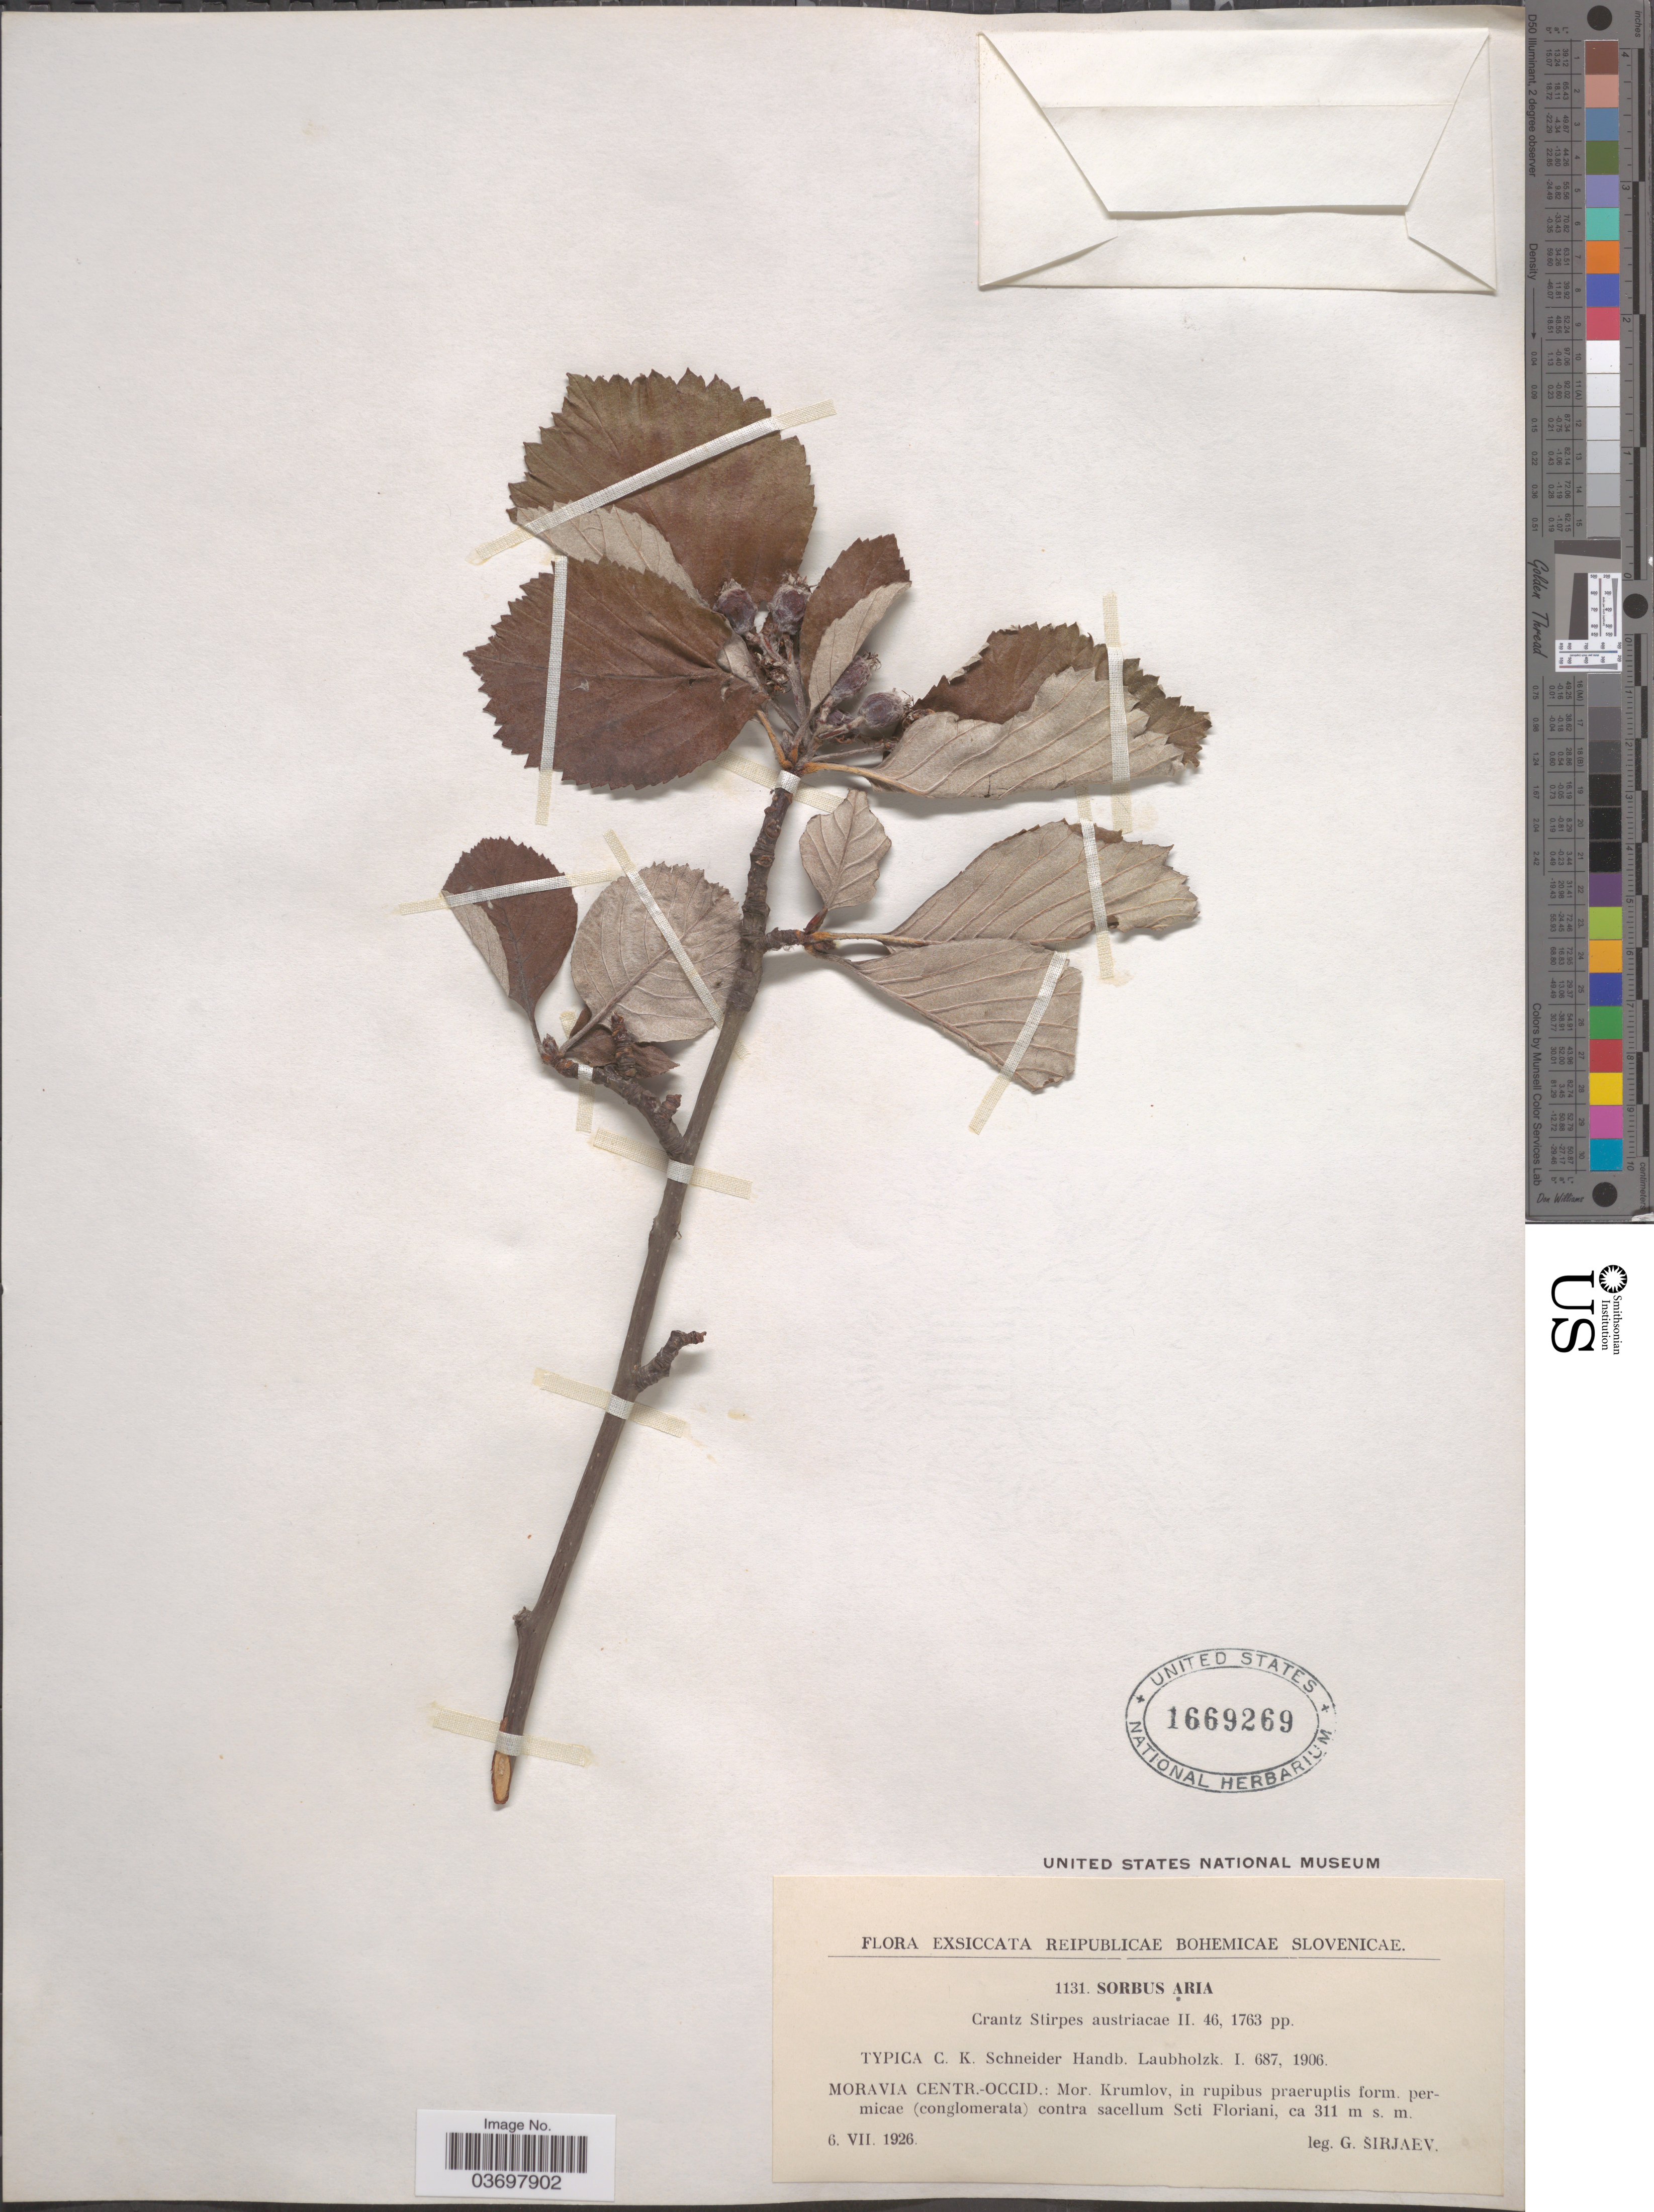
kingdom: Plantae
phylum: Tracheophyta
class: Magnoliopsida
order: Rosales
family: Rosaceae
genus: Sorbus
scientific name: Sorbus aria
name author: (L.) Crantz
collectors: G. Sirjaev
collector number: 1131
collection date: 1926-07-06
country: Czechia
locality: Reipublicae Bohemicae Slovenicae. Moravia Centr.- Occid.: Mor. Krumlov, in rupibus praeruptis form. permicae (conglomerata) contra sacellum Scti Floriani.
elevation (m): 311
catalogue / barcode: US 1669269